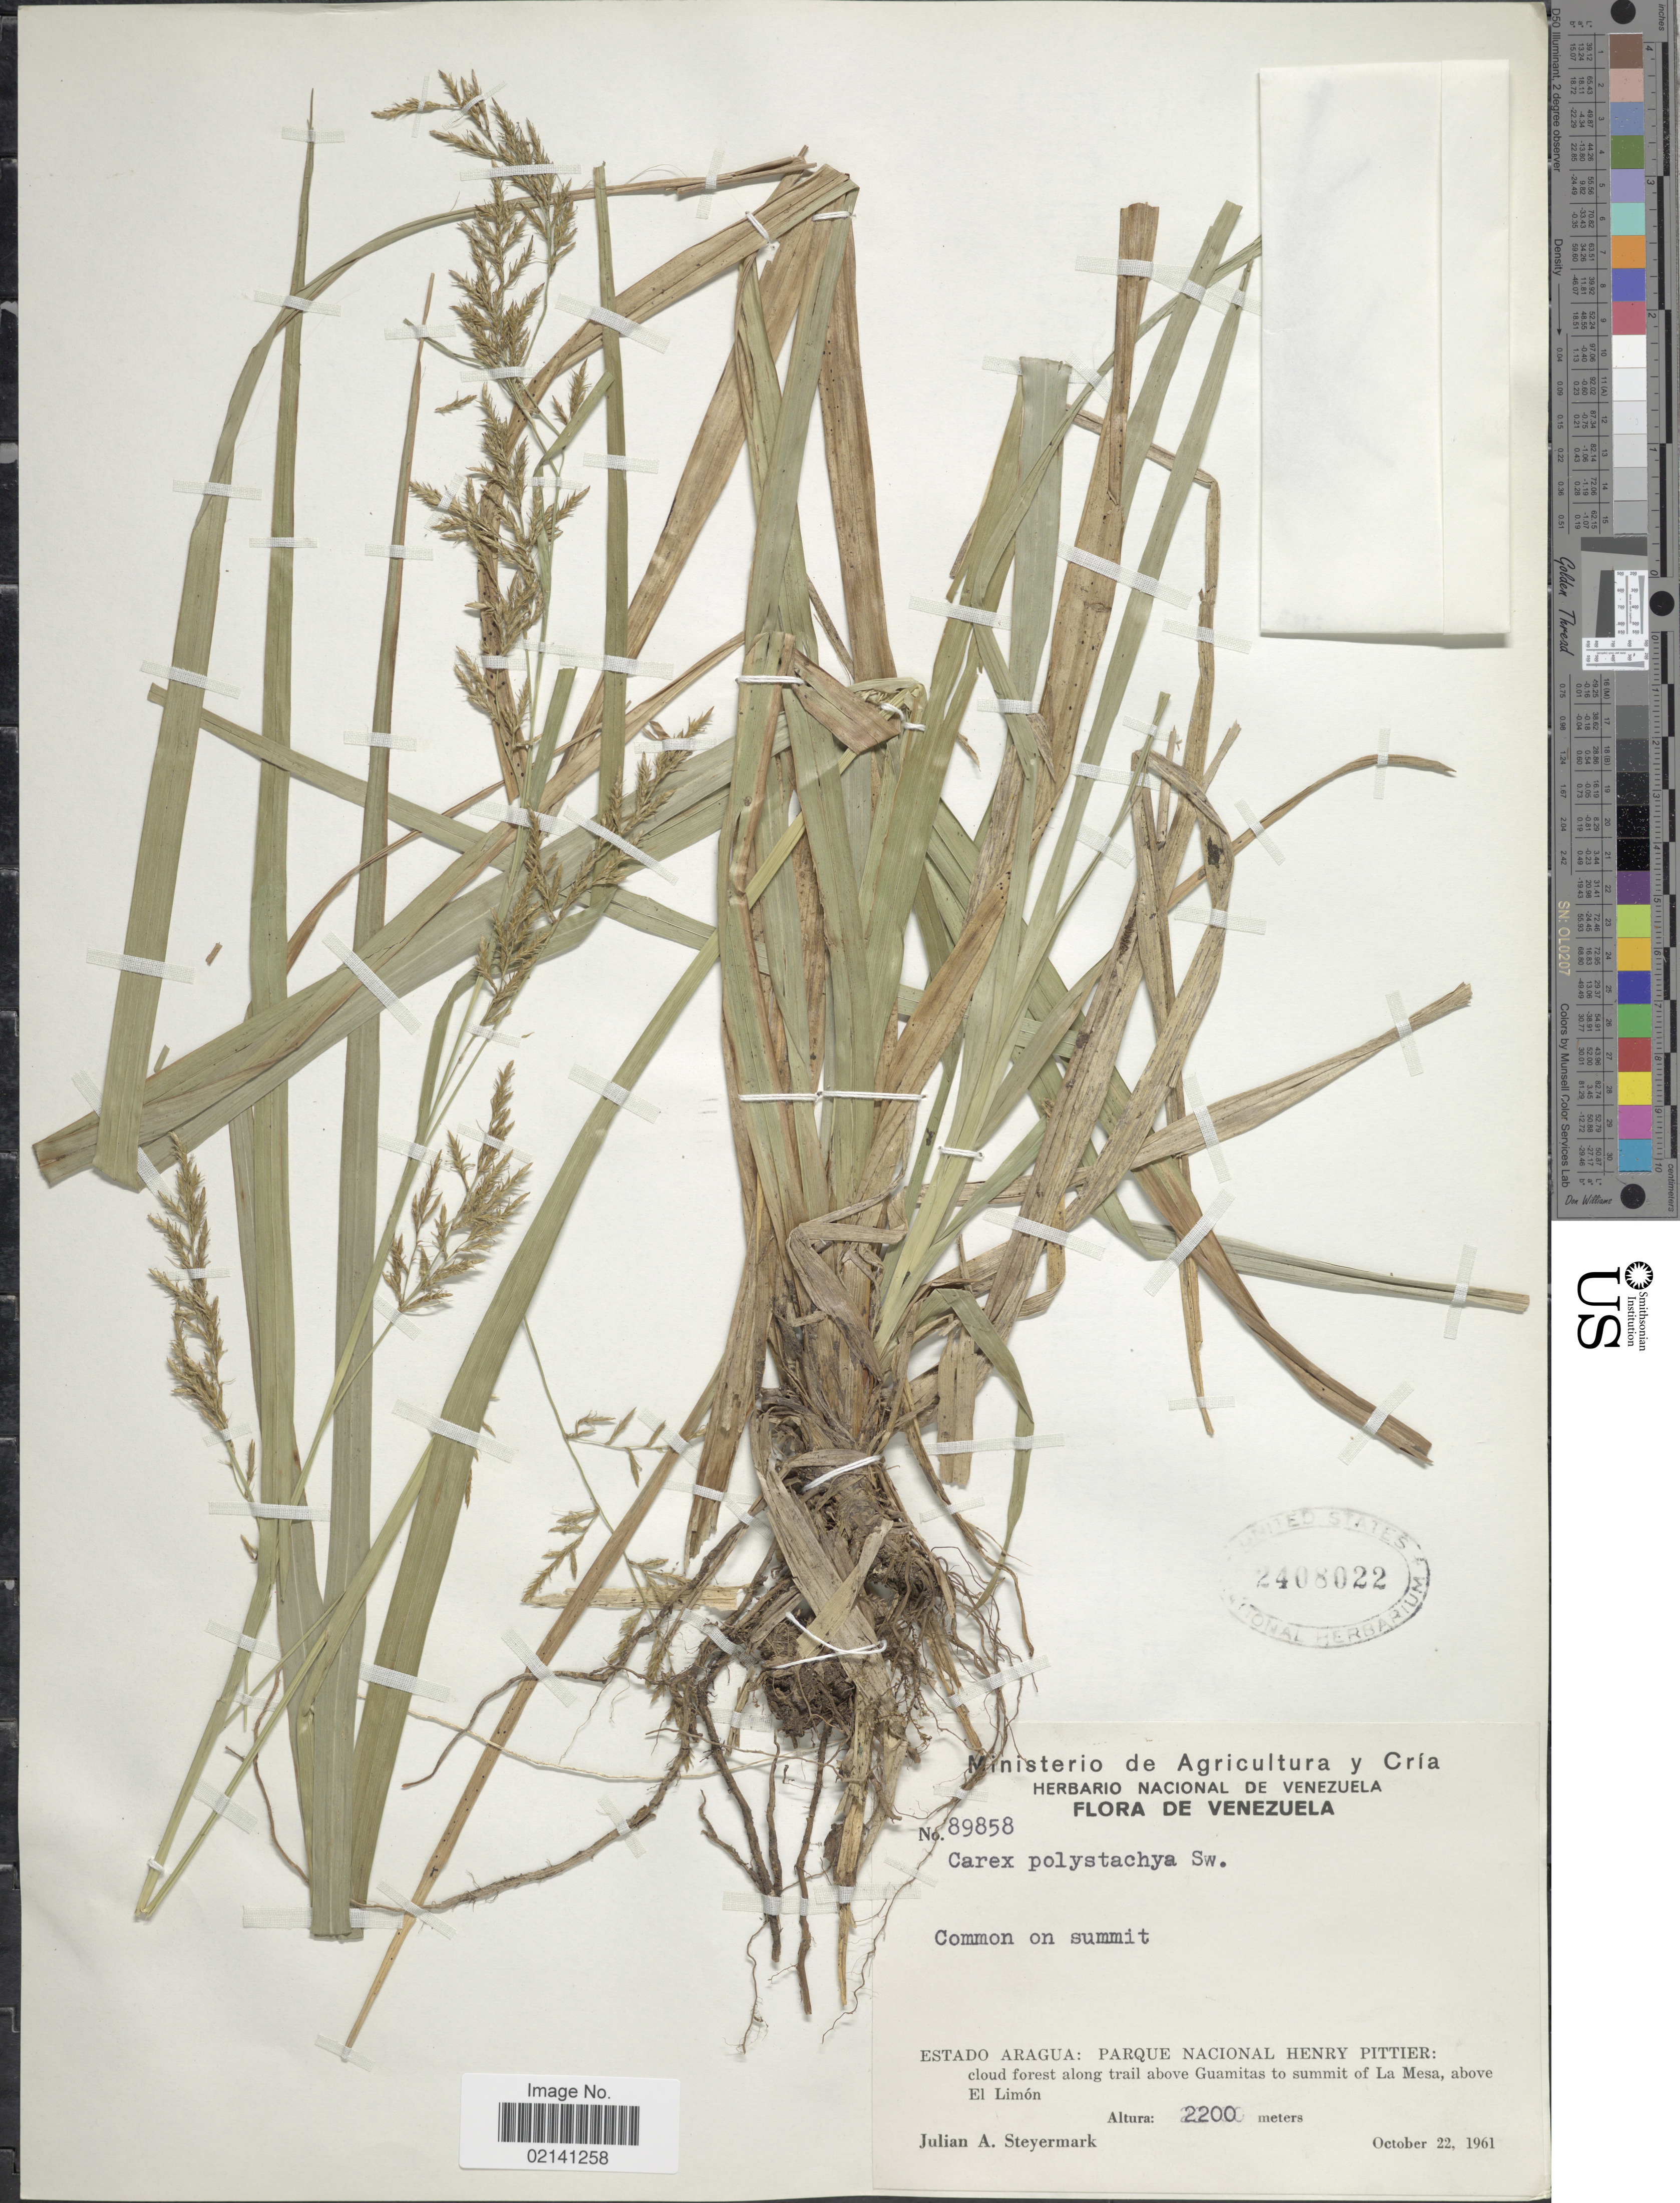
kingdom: Plantae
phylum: Tracheophyta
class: Liliopsida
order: Poales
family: Cyperaceae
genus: Carex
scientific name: Carex porrecta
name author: Reznicek & Camelb.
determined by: Jimnéz-Mejias, Pedro, (UPOS), Universidad Pablo de Olavide (SPAIN)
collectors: J. Steyermark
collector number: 89858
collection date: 1961-10-22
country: Venezuela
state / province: Aragua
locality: Common summit, Parque Nacional Henry Pittier: cloud forest along trail above Guamitas to summit of La Mesa, above El Limon.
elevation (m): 2200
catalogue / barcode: US 2408022